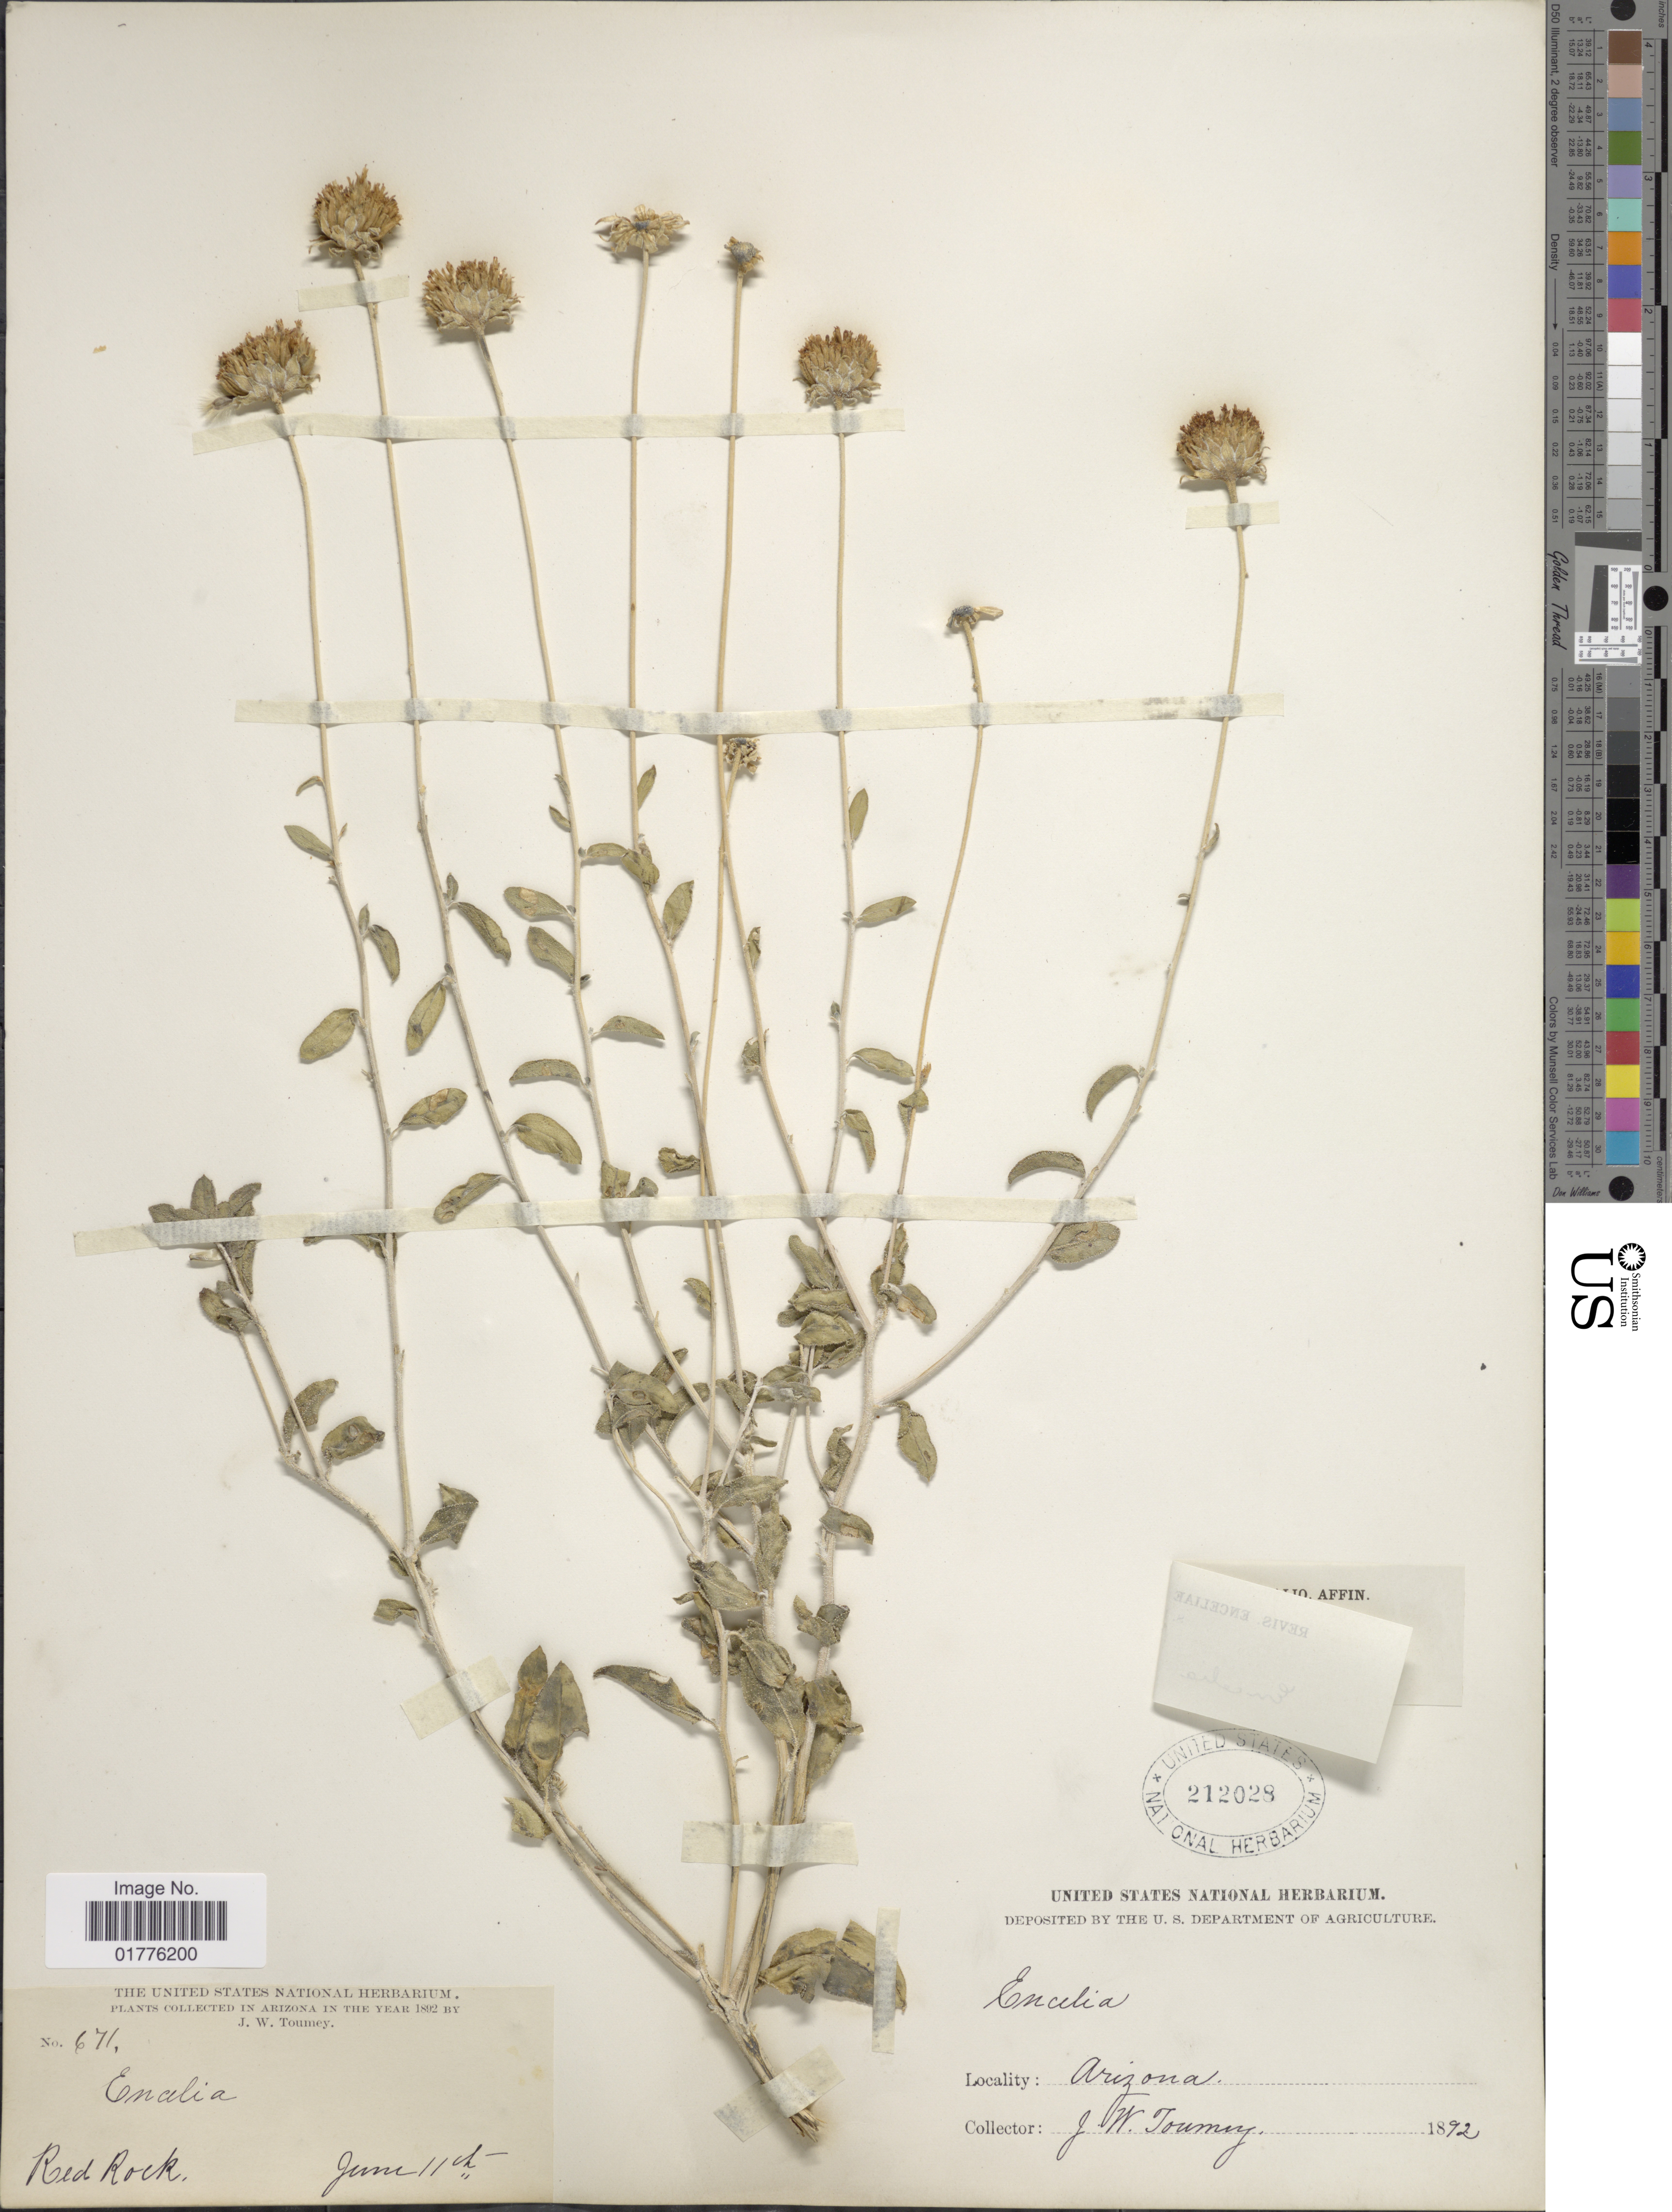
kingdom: Plantae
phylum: Tracheophyta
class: Magnoliopsida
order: Asterales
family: Asteraceae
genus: Encelia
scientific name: Encelia frutescens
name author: (A. Gray) A. Gray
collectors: J. W. Toumey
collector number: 671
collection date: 1892-06-11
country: United States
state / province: Arizona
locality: Arizona. Red Rock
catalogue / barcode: US 212028